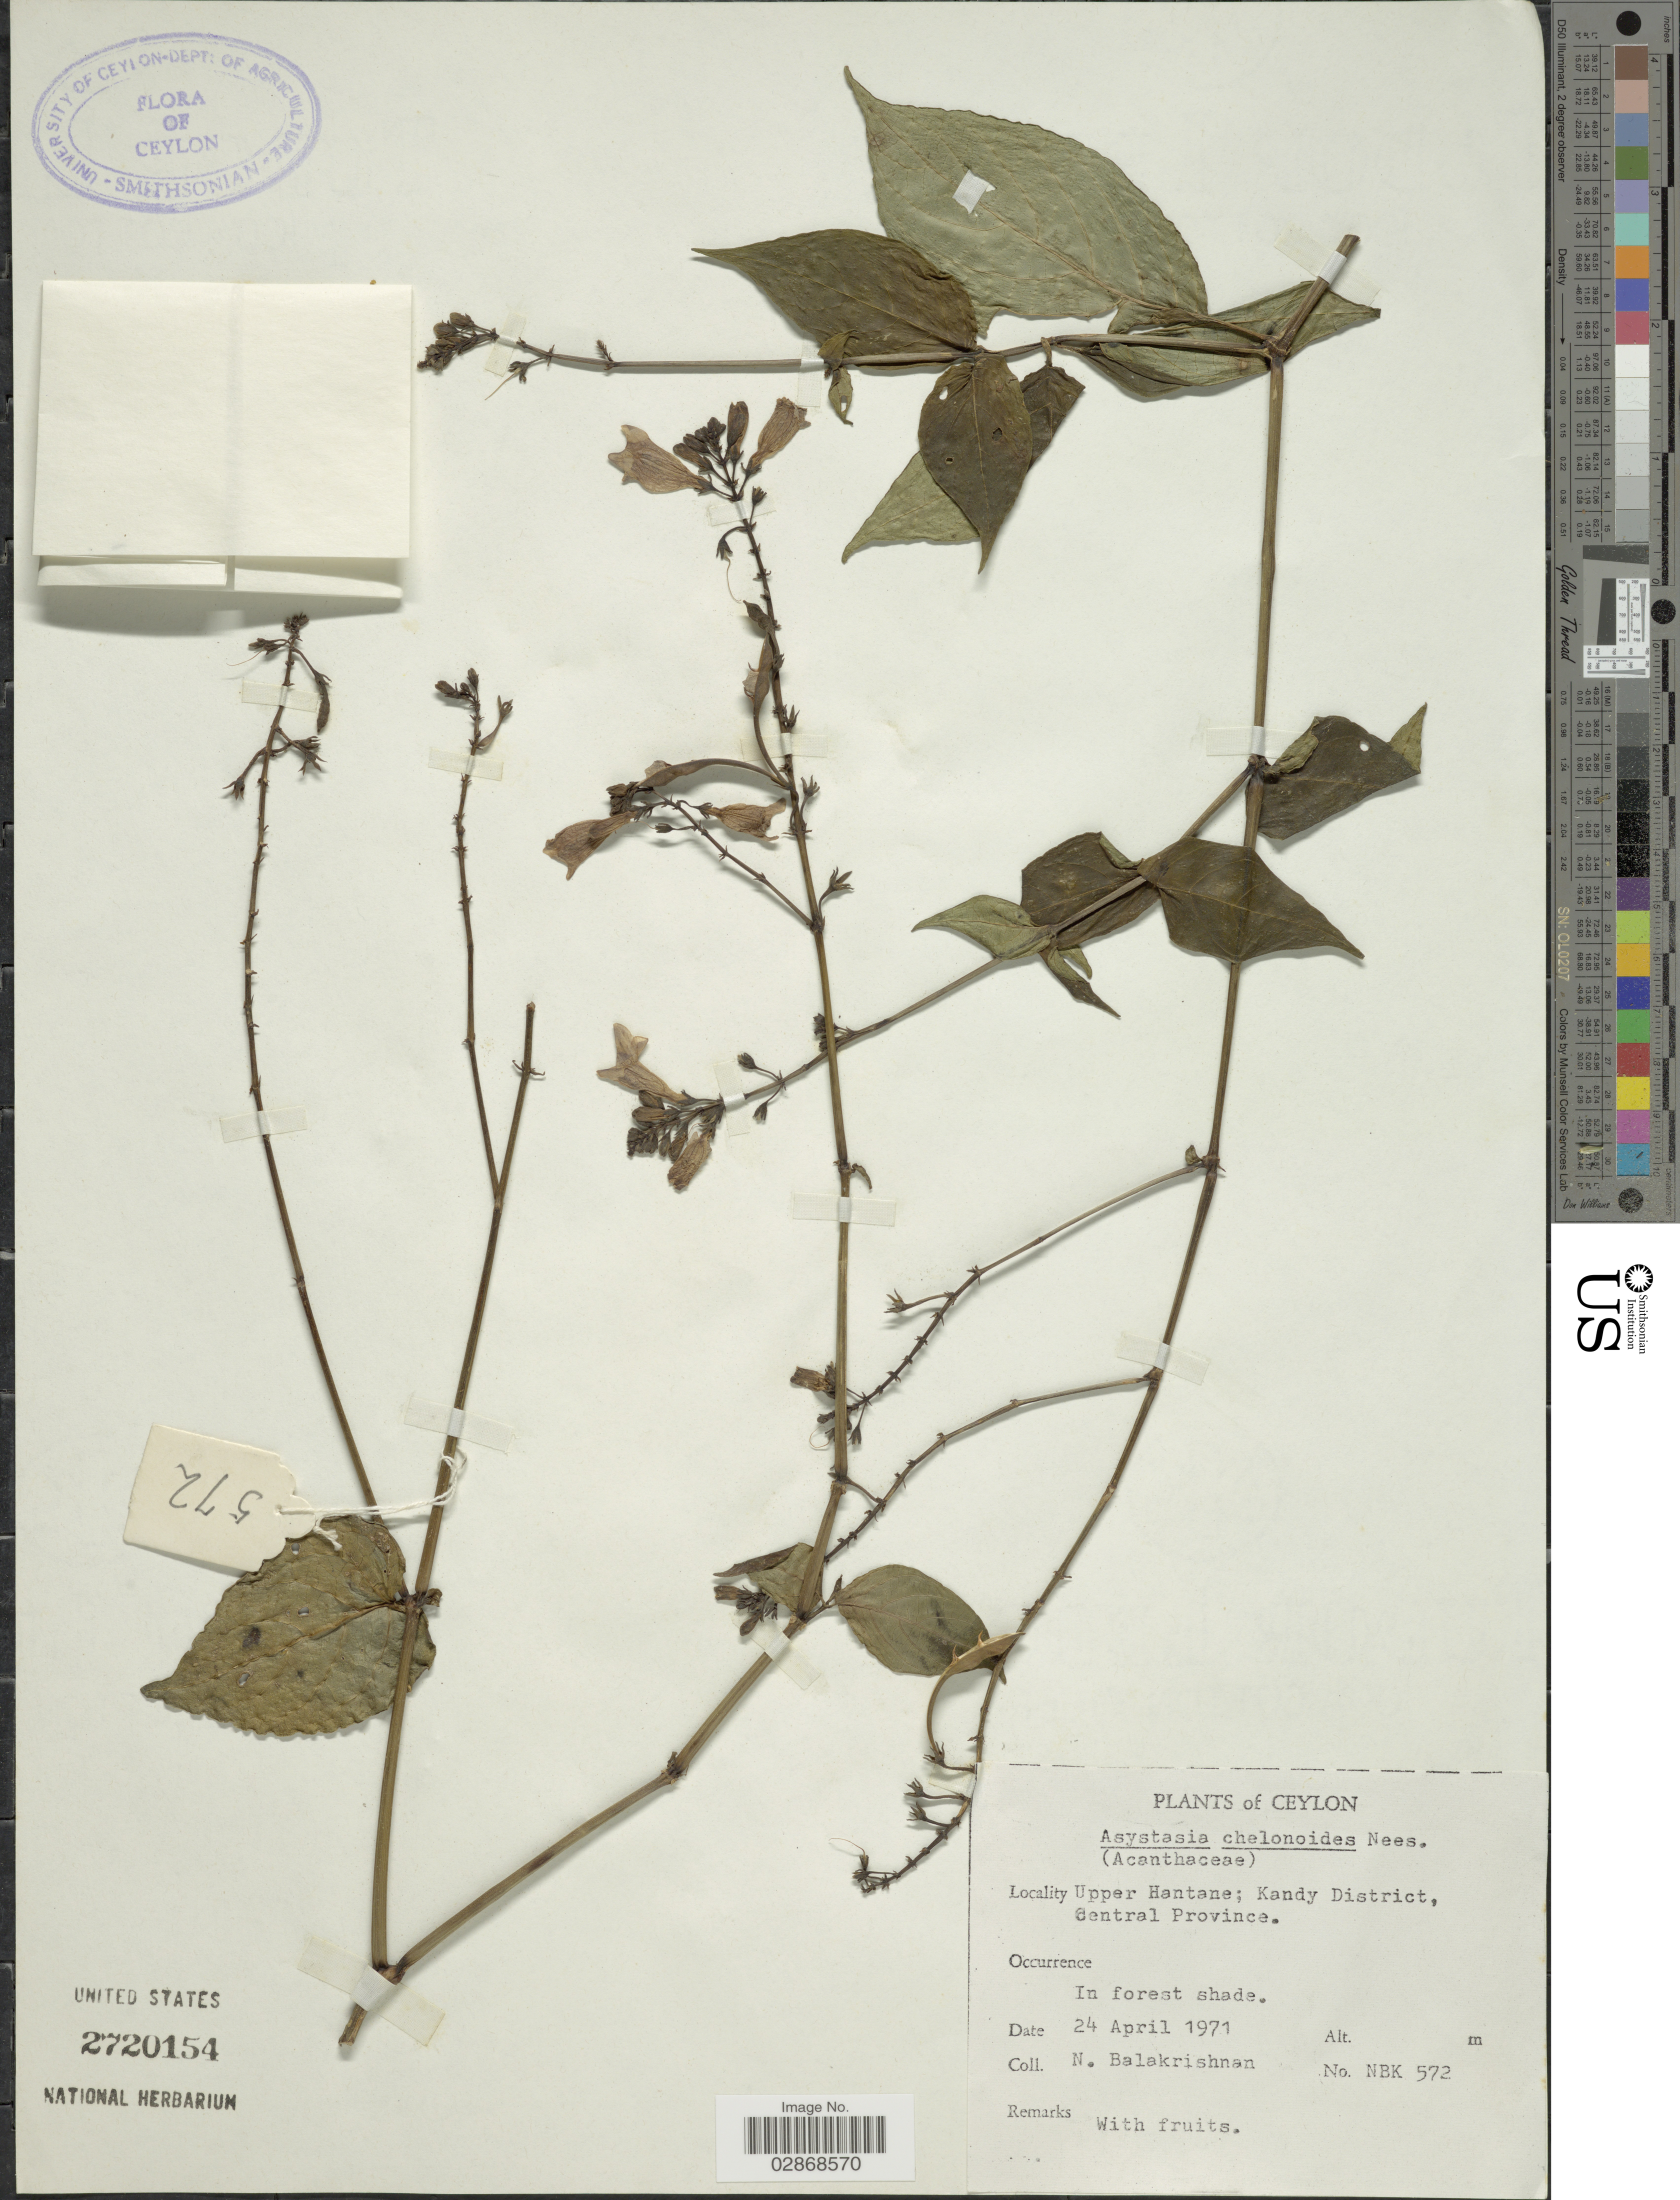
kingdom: Plantae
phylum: Tracheophyta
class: Magnoliopsida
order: Lamiales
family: Acanthaceae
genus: Asystasia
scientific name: Asystasia chelonoides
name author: Nees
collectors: N. Balakrishnan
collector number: NBK572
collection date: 1971-04-24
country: Sri Lanka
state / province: Central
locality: Ceylon. Upper Hantane; Kandy District.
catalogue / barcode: US 2720154